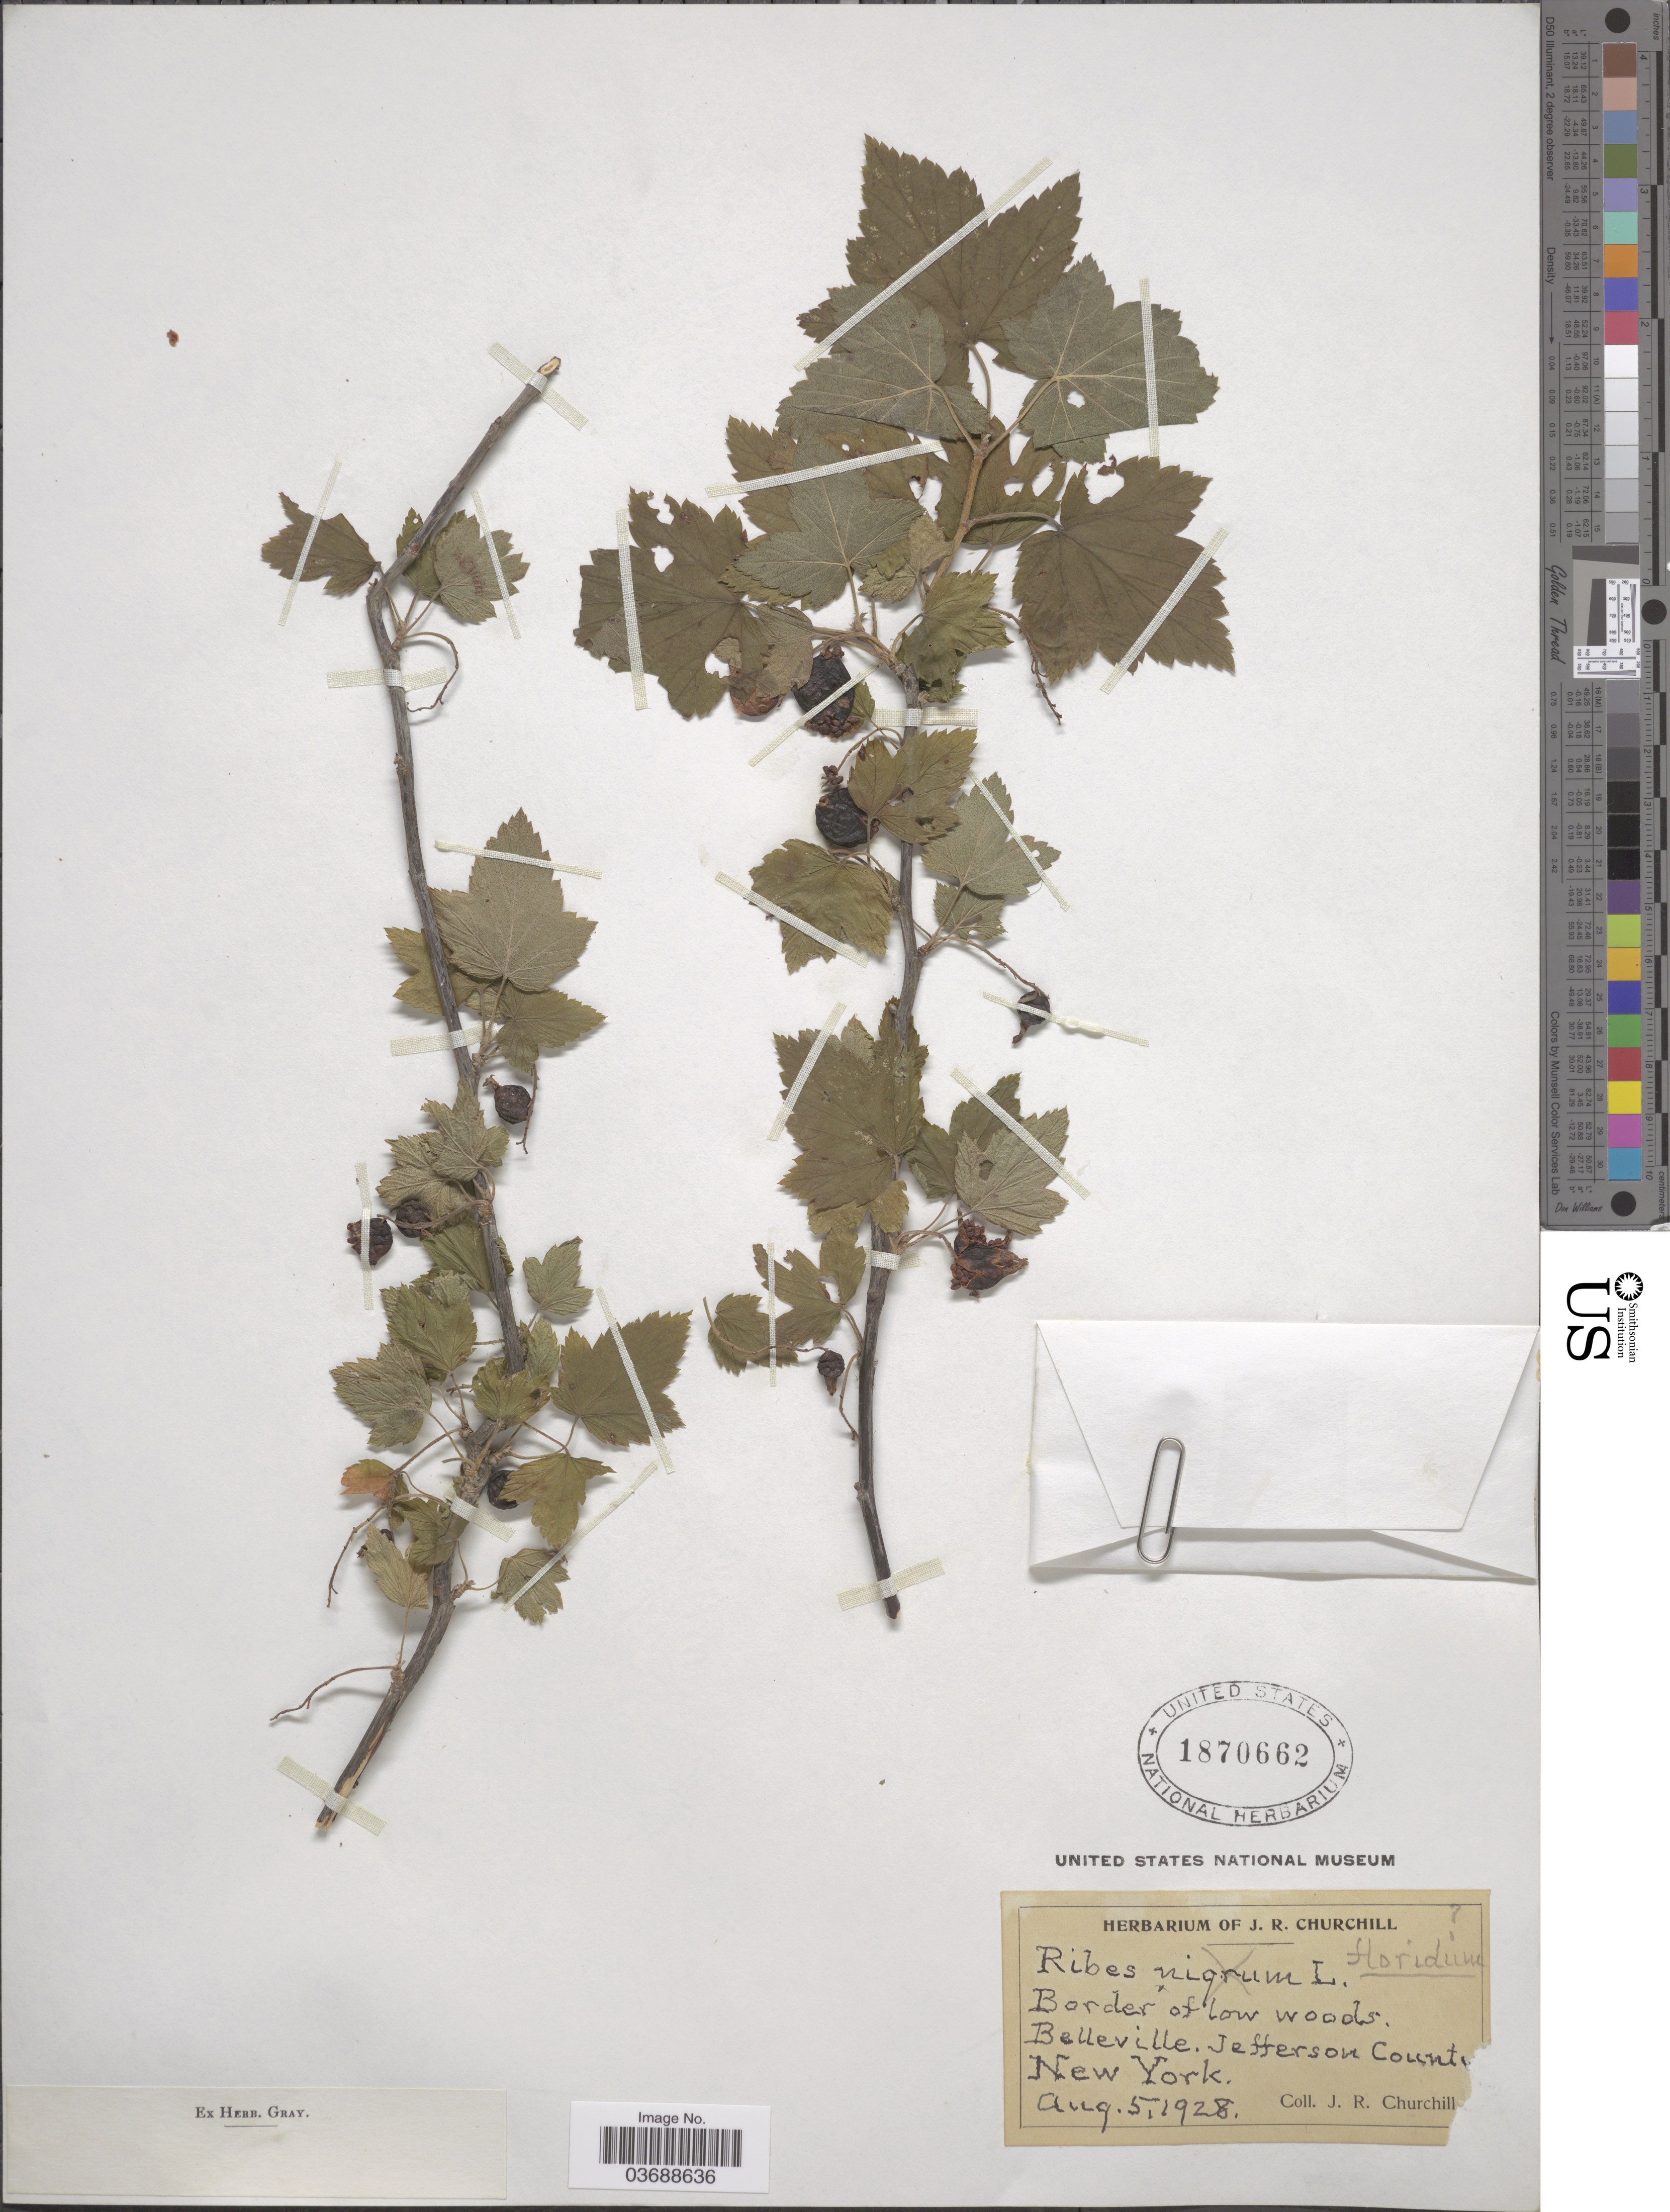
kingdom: Plantae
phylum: Tracheophyta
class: Magnoliopsida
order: Saxifragales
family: Grossulariaceae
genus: Ribes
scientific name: Ribes nigrum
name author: L.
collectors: J. Churchill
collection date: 1928-08-05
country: United States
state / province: New York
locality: Belleville. Jefferson County.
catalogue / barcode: US 1870662